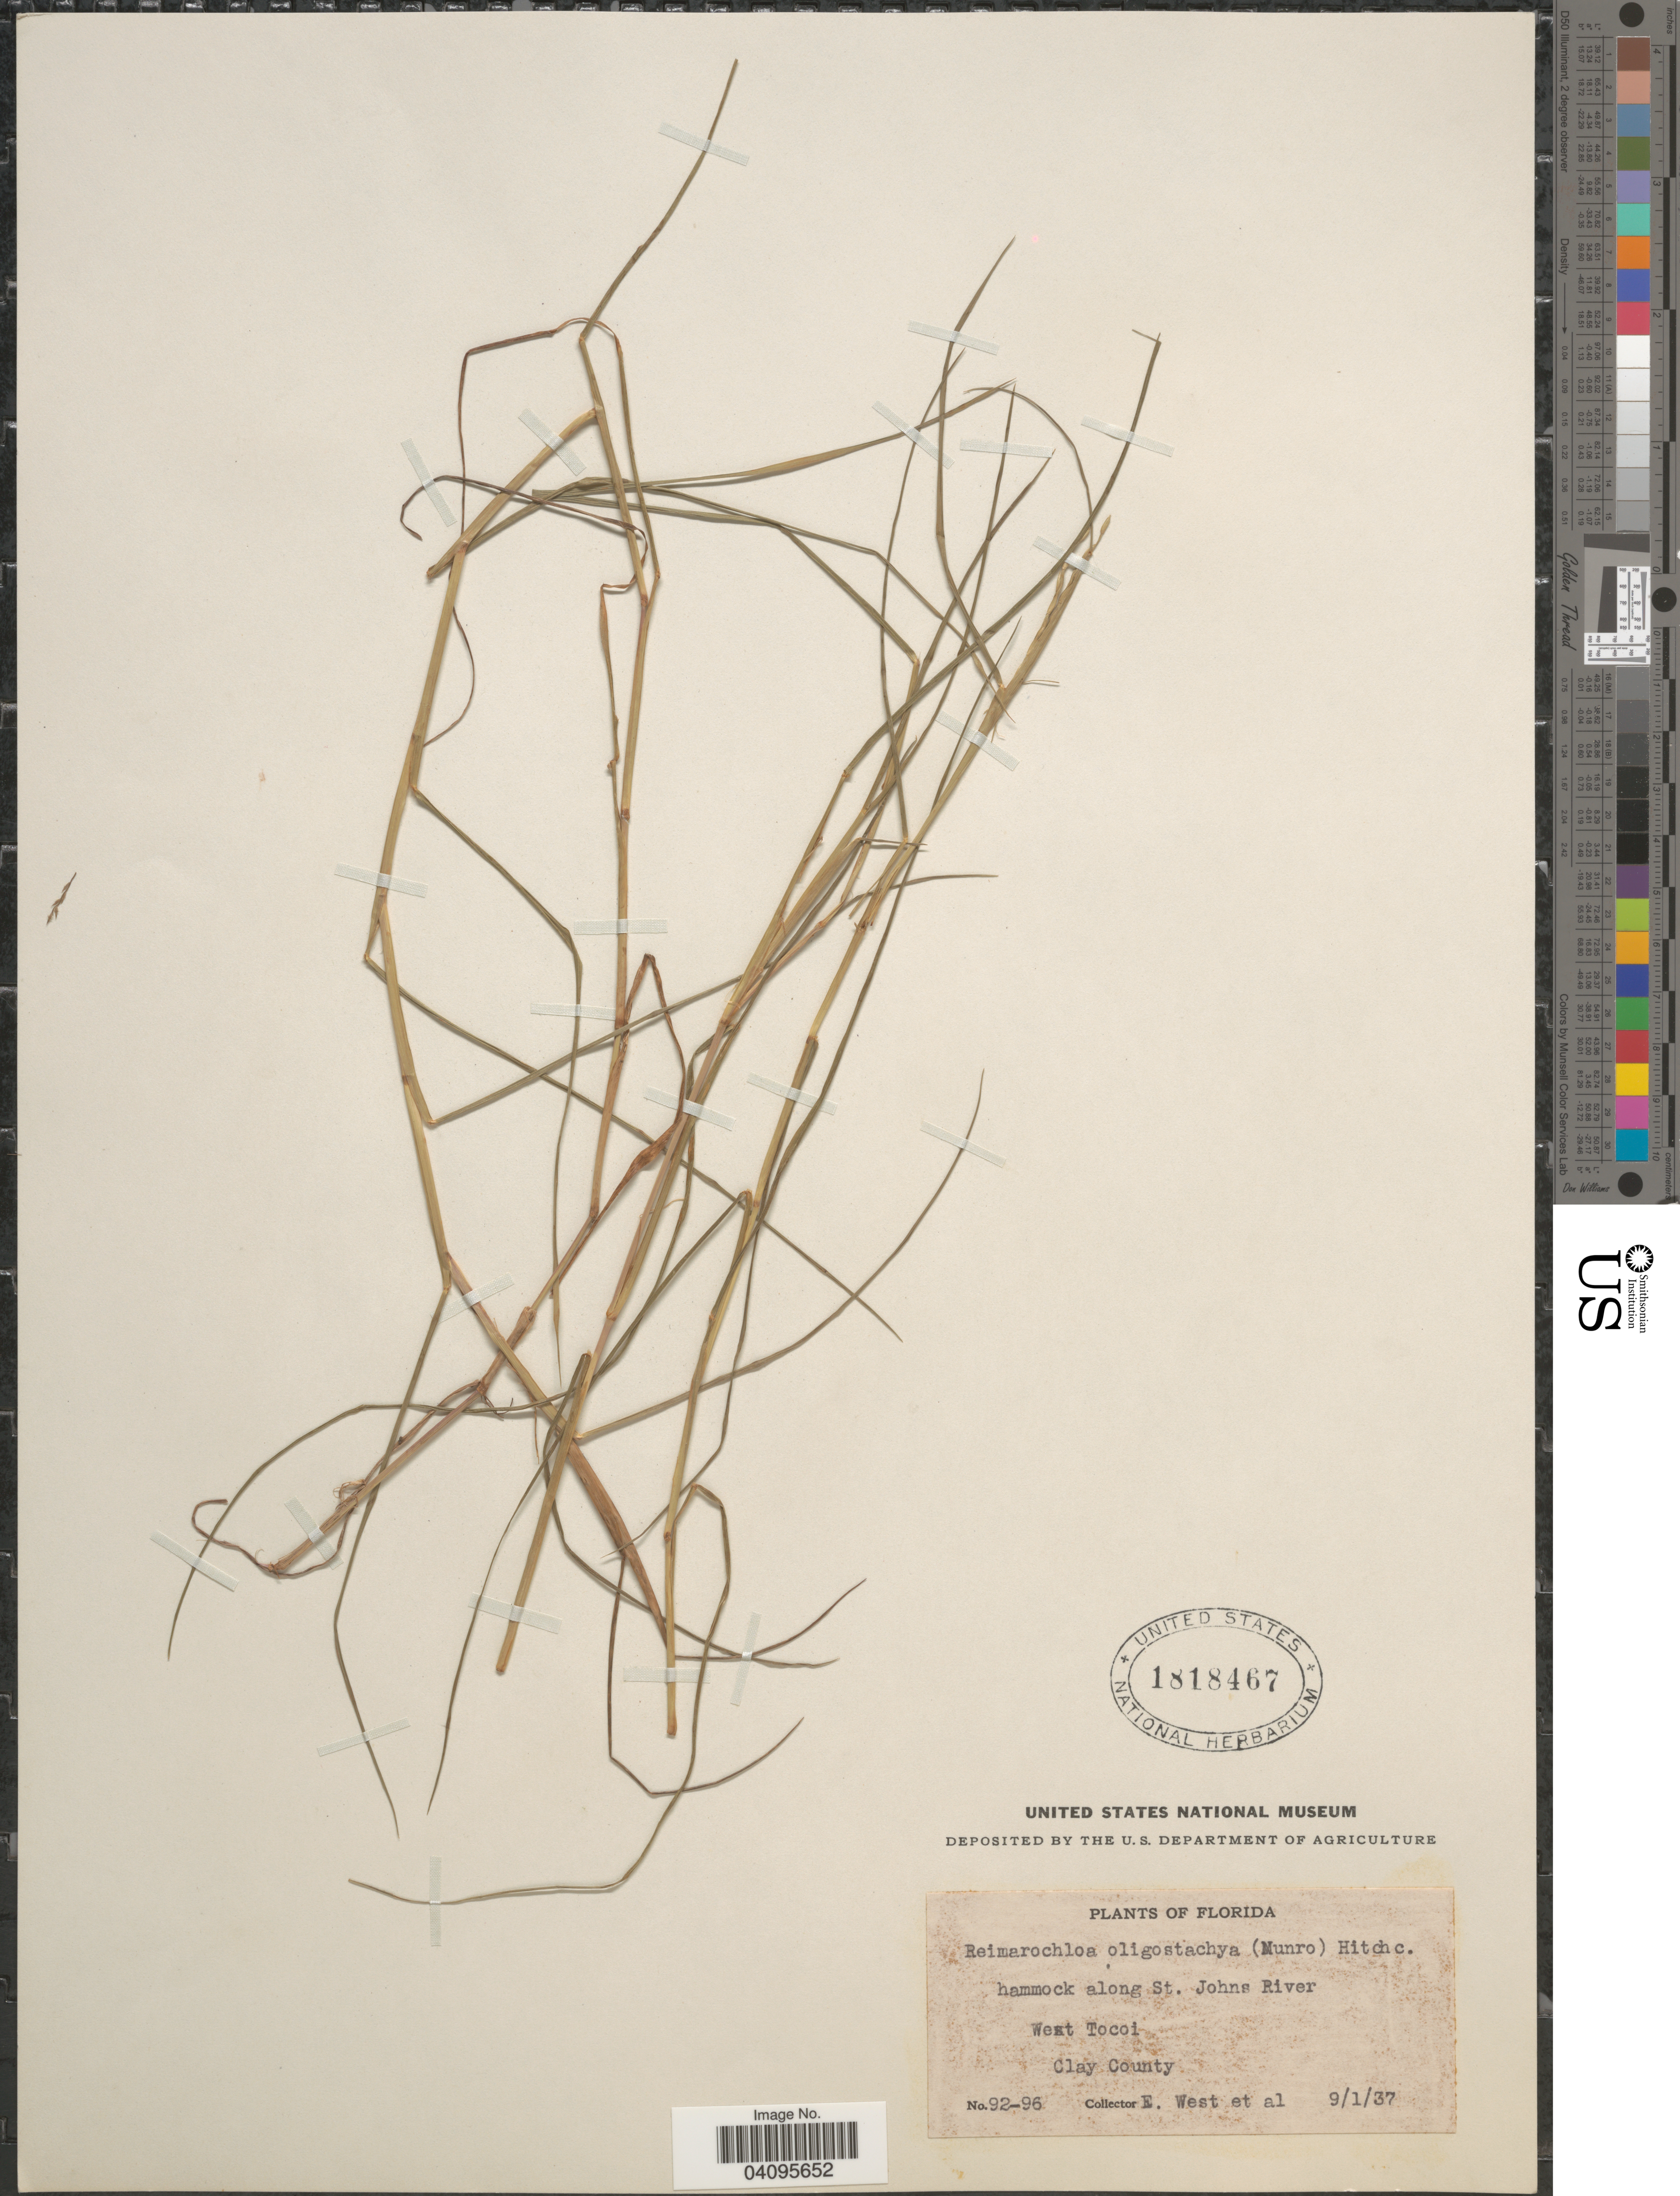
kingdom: Plantae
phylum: Tracheophyta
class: Liliopsida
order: Poales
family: Poaceae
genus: Paspalum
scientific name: Paspalum eglume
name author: Morrone & Zuloaga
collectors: E. West & et al.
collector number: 92-96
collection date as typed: Transcribed d/m/y: 1/9/37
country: United States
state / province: Florida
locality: Hammock along St. Johns River. West Tocoi. Clay County.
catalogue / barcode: US 1818467